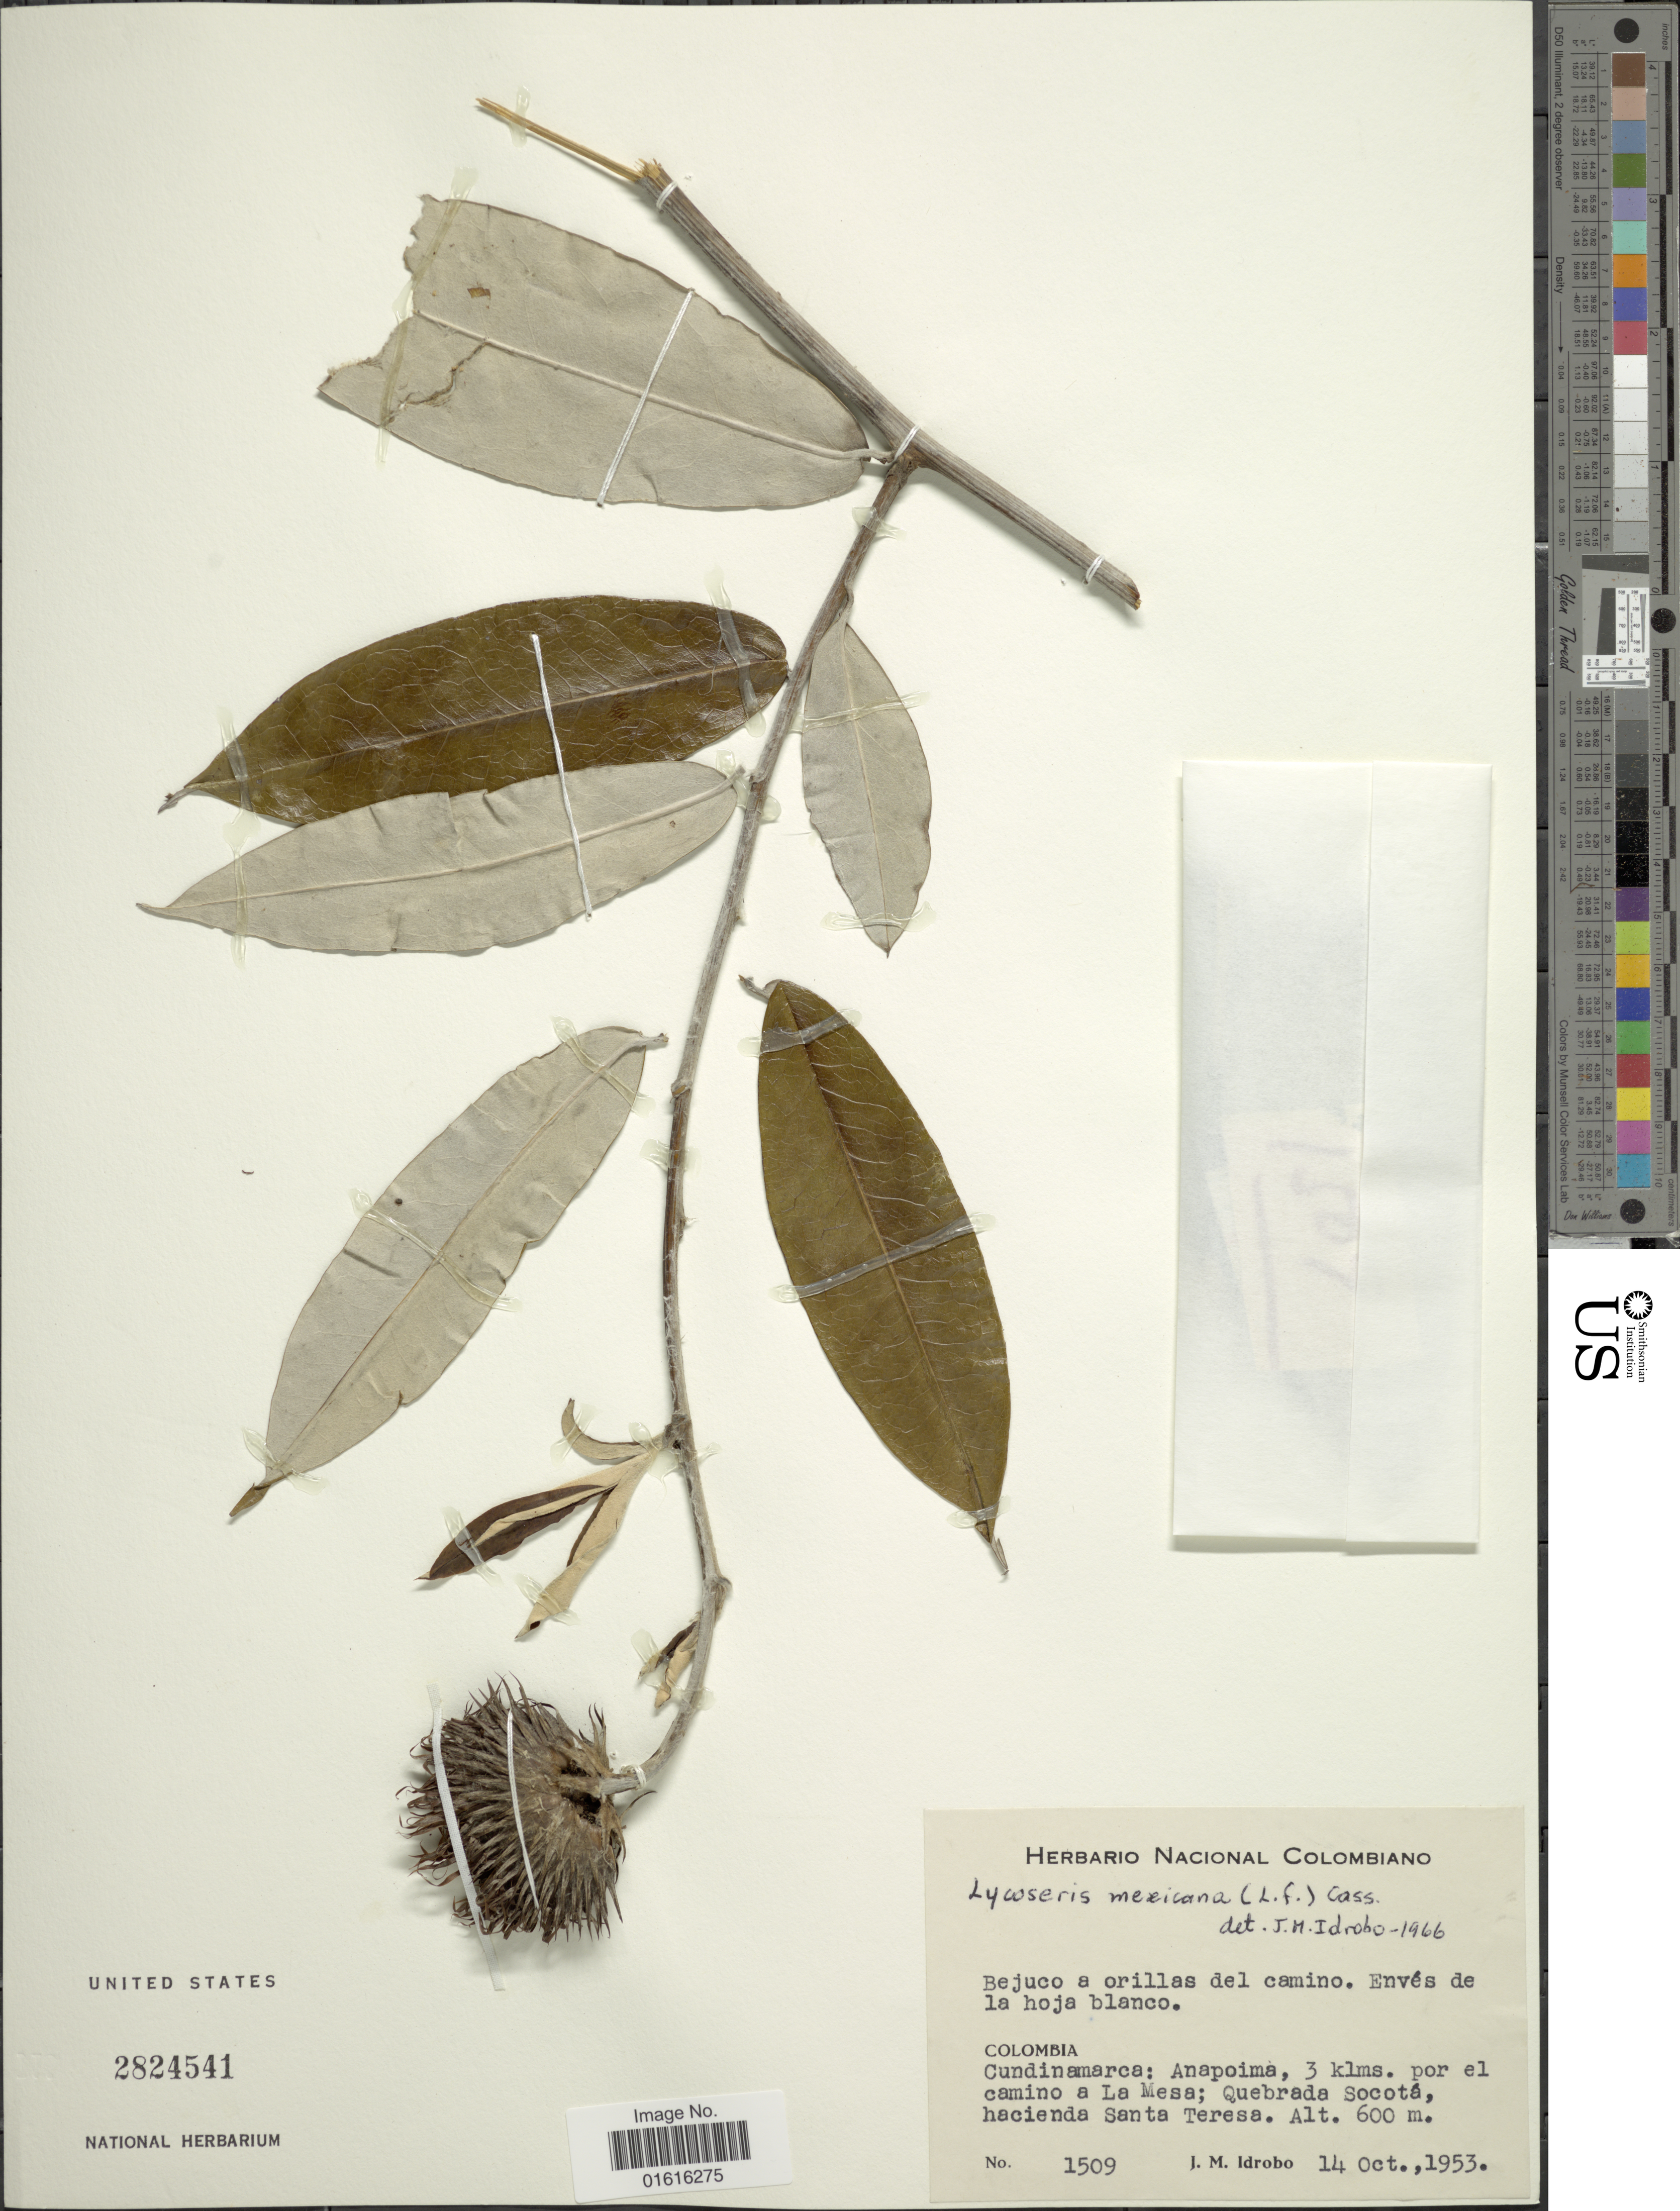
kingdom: Plantae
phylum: Tracheophyta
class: Magnoliopsida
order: Asterales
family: Asteraceae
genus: Lycoseris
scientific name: Lycoseris mexicana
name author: (L. f.) Cass.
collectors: J. M. Idrobo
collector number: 1509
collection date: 1953-10-14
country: Colombia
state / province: Cundinamarca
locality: Colombia. Cundinamarca: Anapoima, 3 klms. por el camino a La Mesa; Quebrada Socotá, hacienda Santa Teresa.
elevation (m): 600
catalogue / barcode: US 2824541